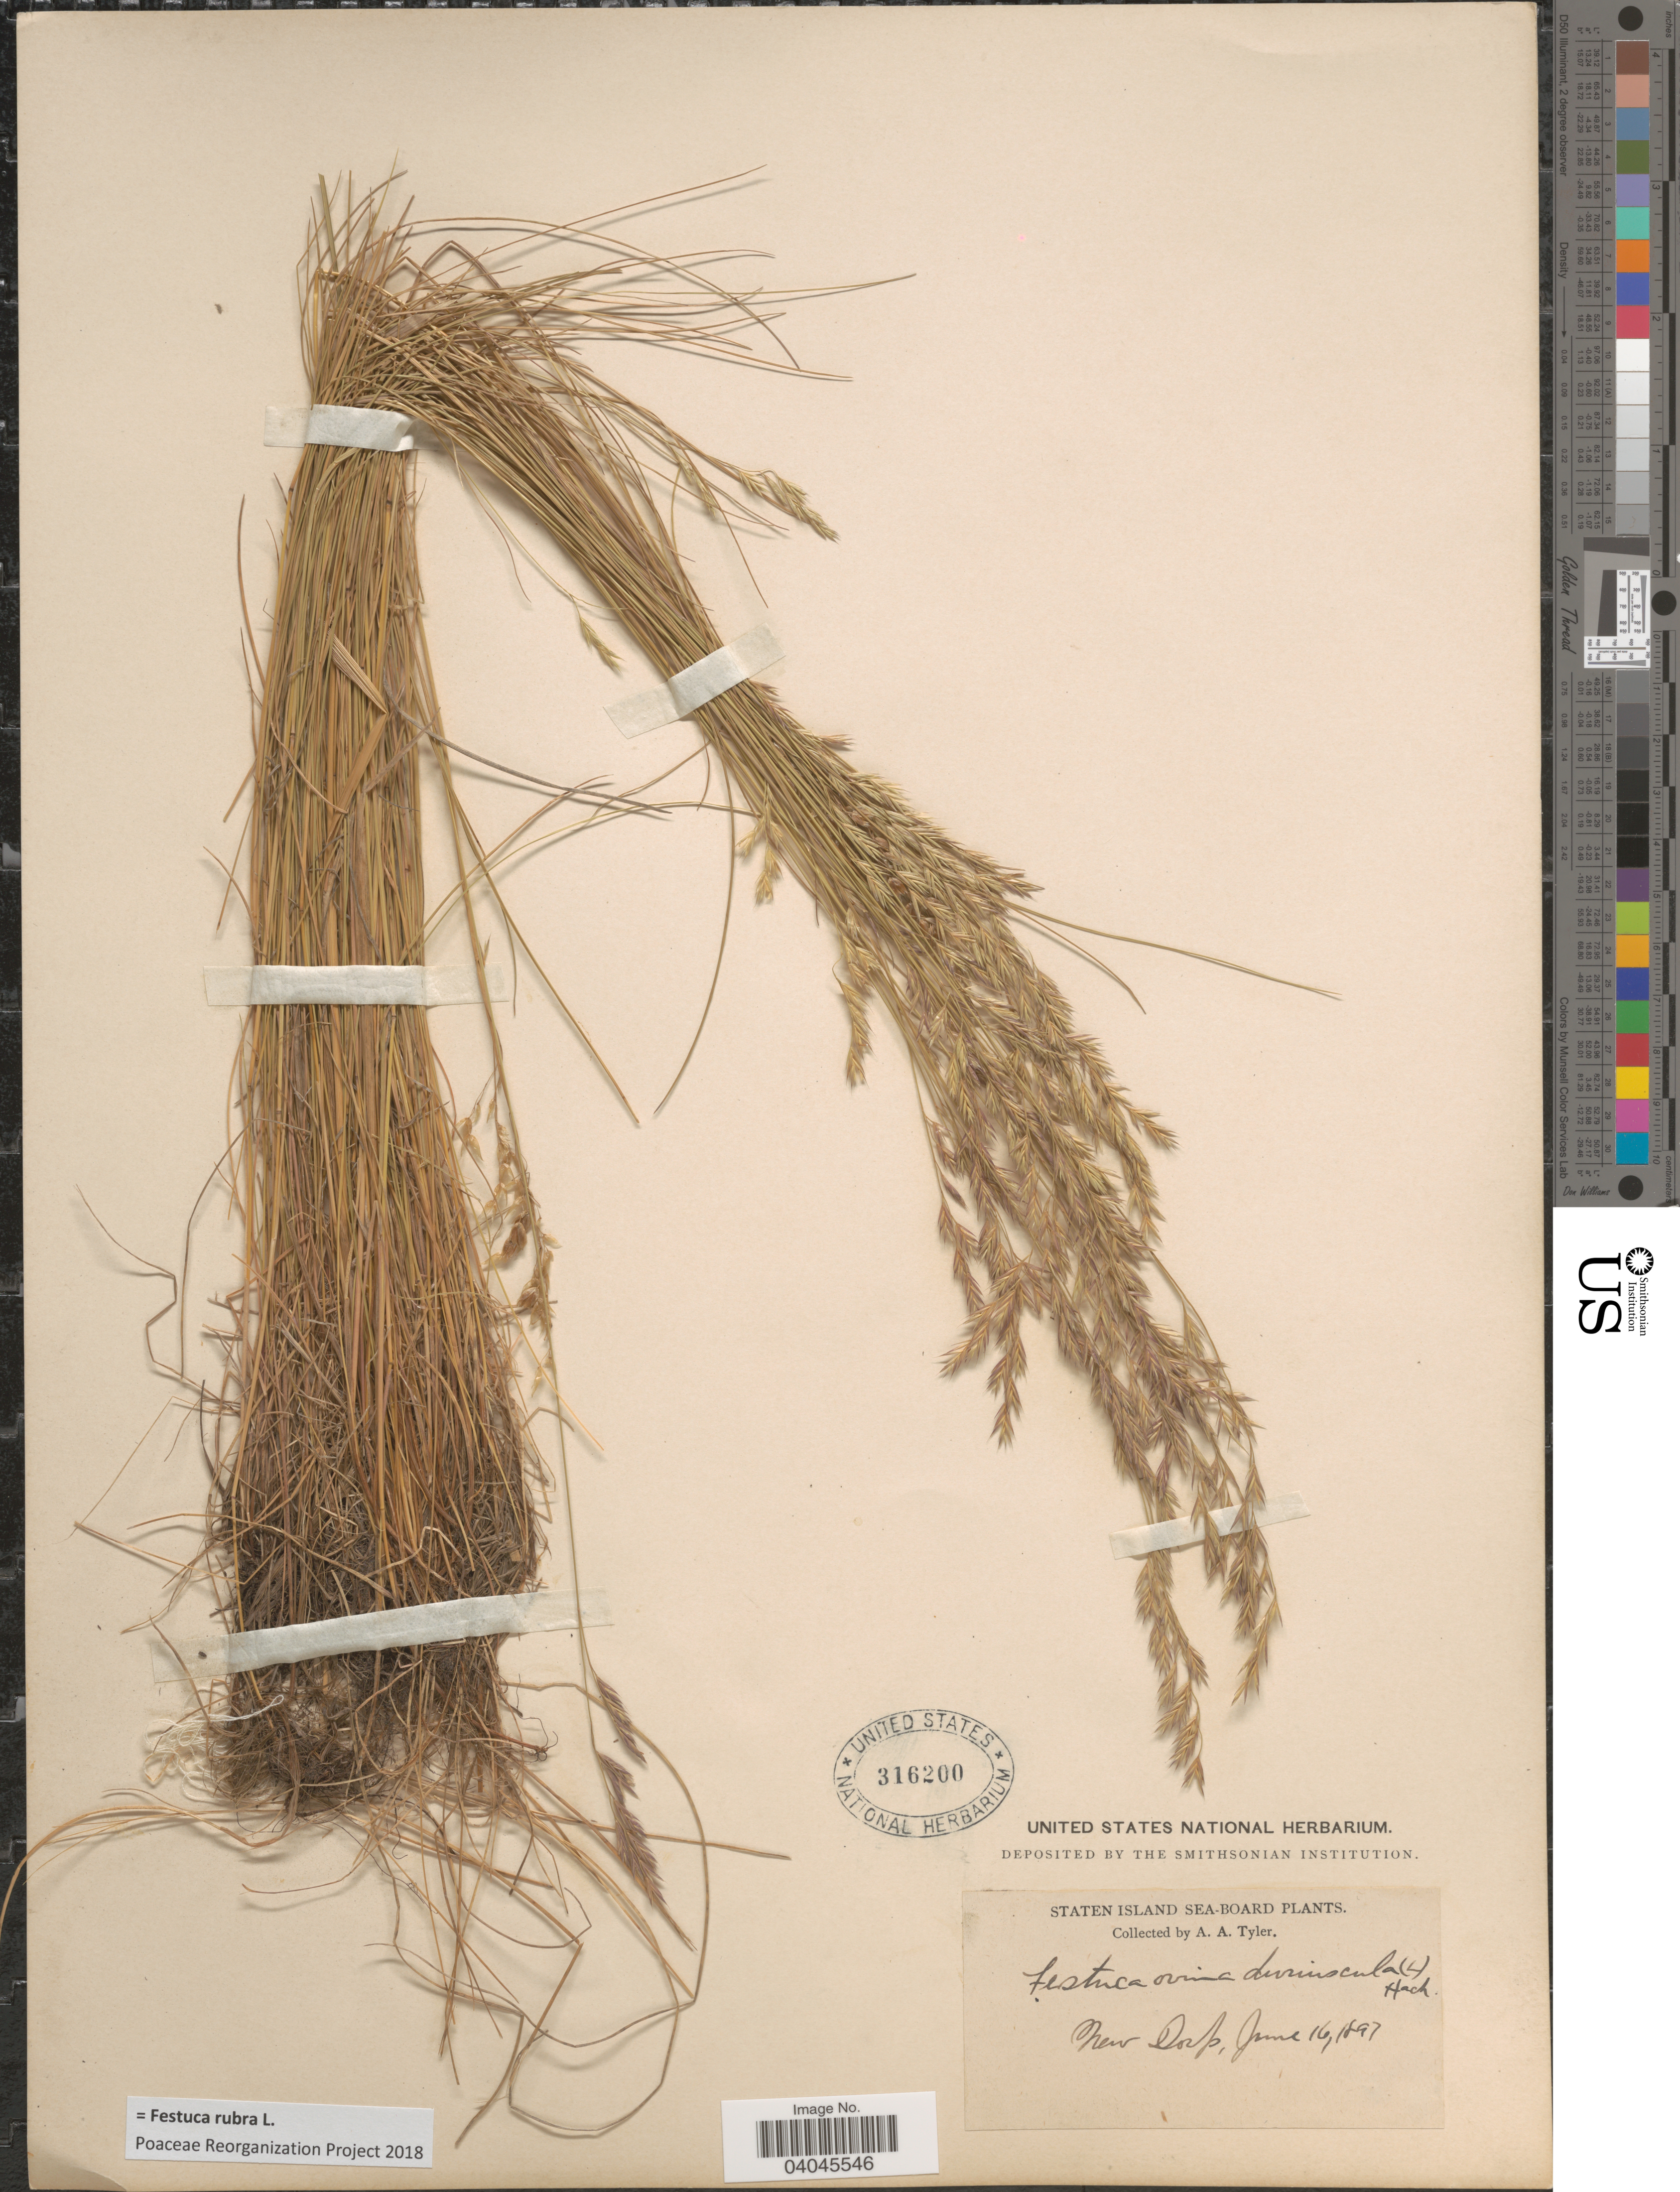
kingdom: Plantae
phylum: Tracheophyta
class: Liliopsida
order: Poales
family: Poaceae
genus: Festuca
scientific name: Festuca rubra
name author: L.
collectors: A. Tyler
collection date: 1897-06-16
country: United States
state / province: New York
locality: Staten Island Sea-board.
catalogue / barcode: US 316200